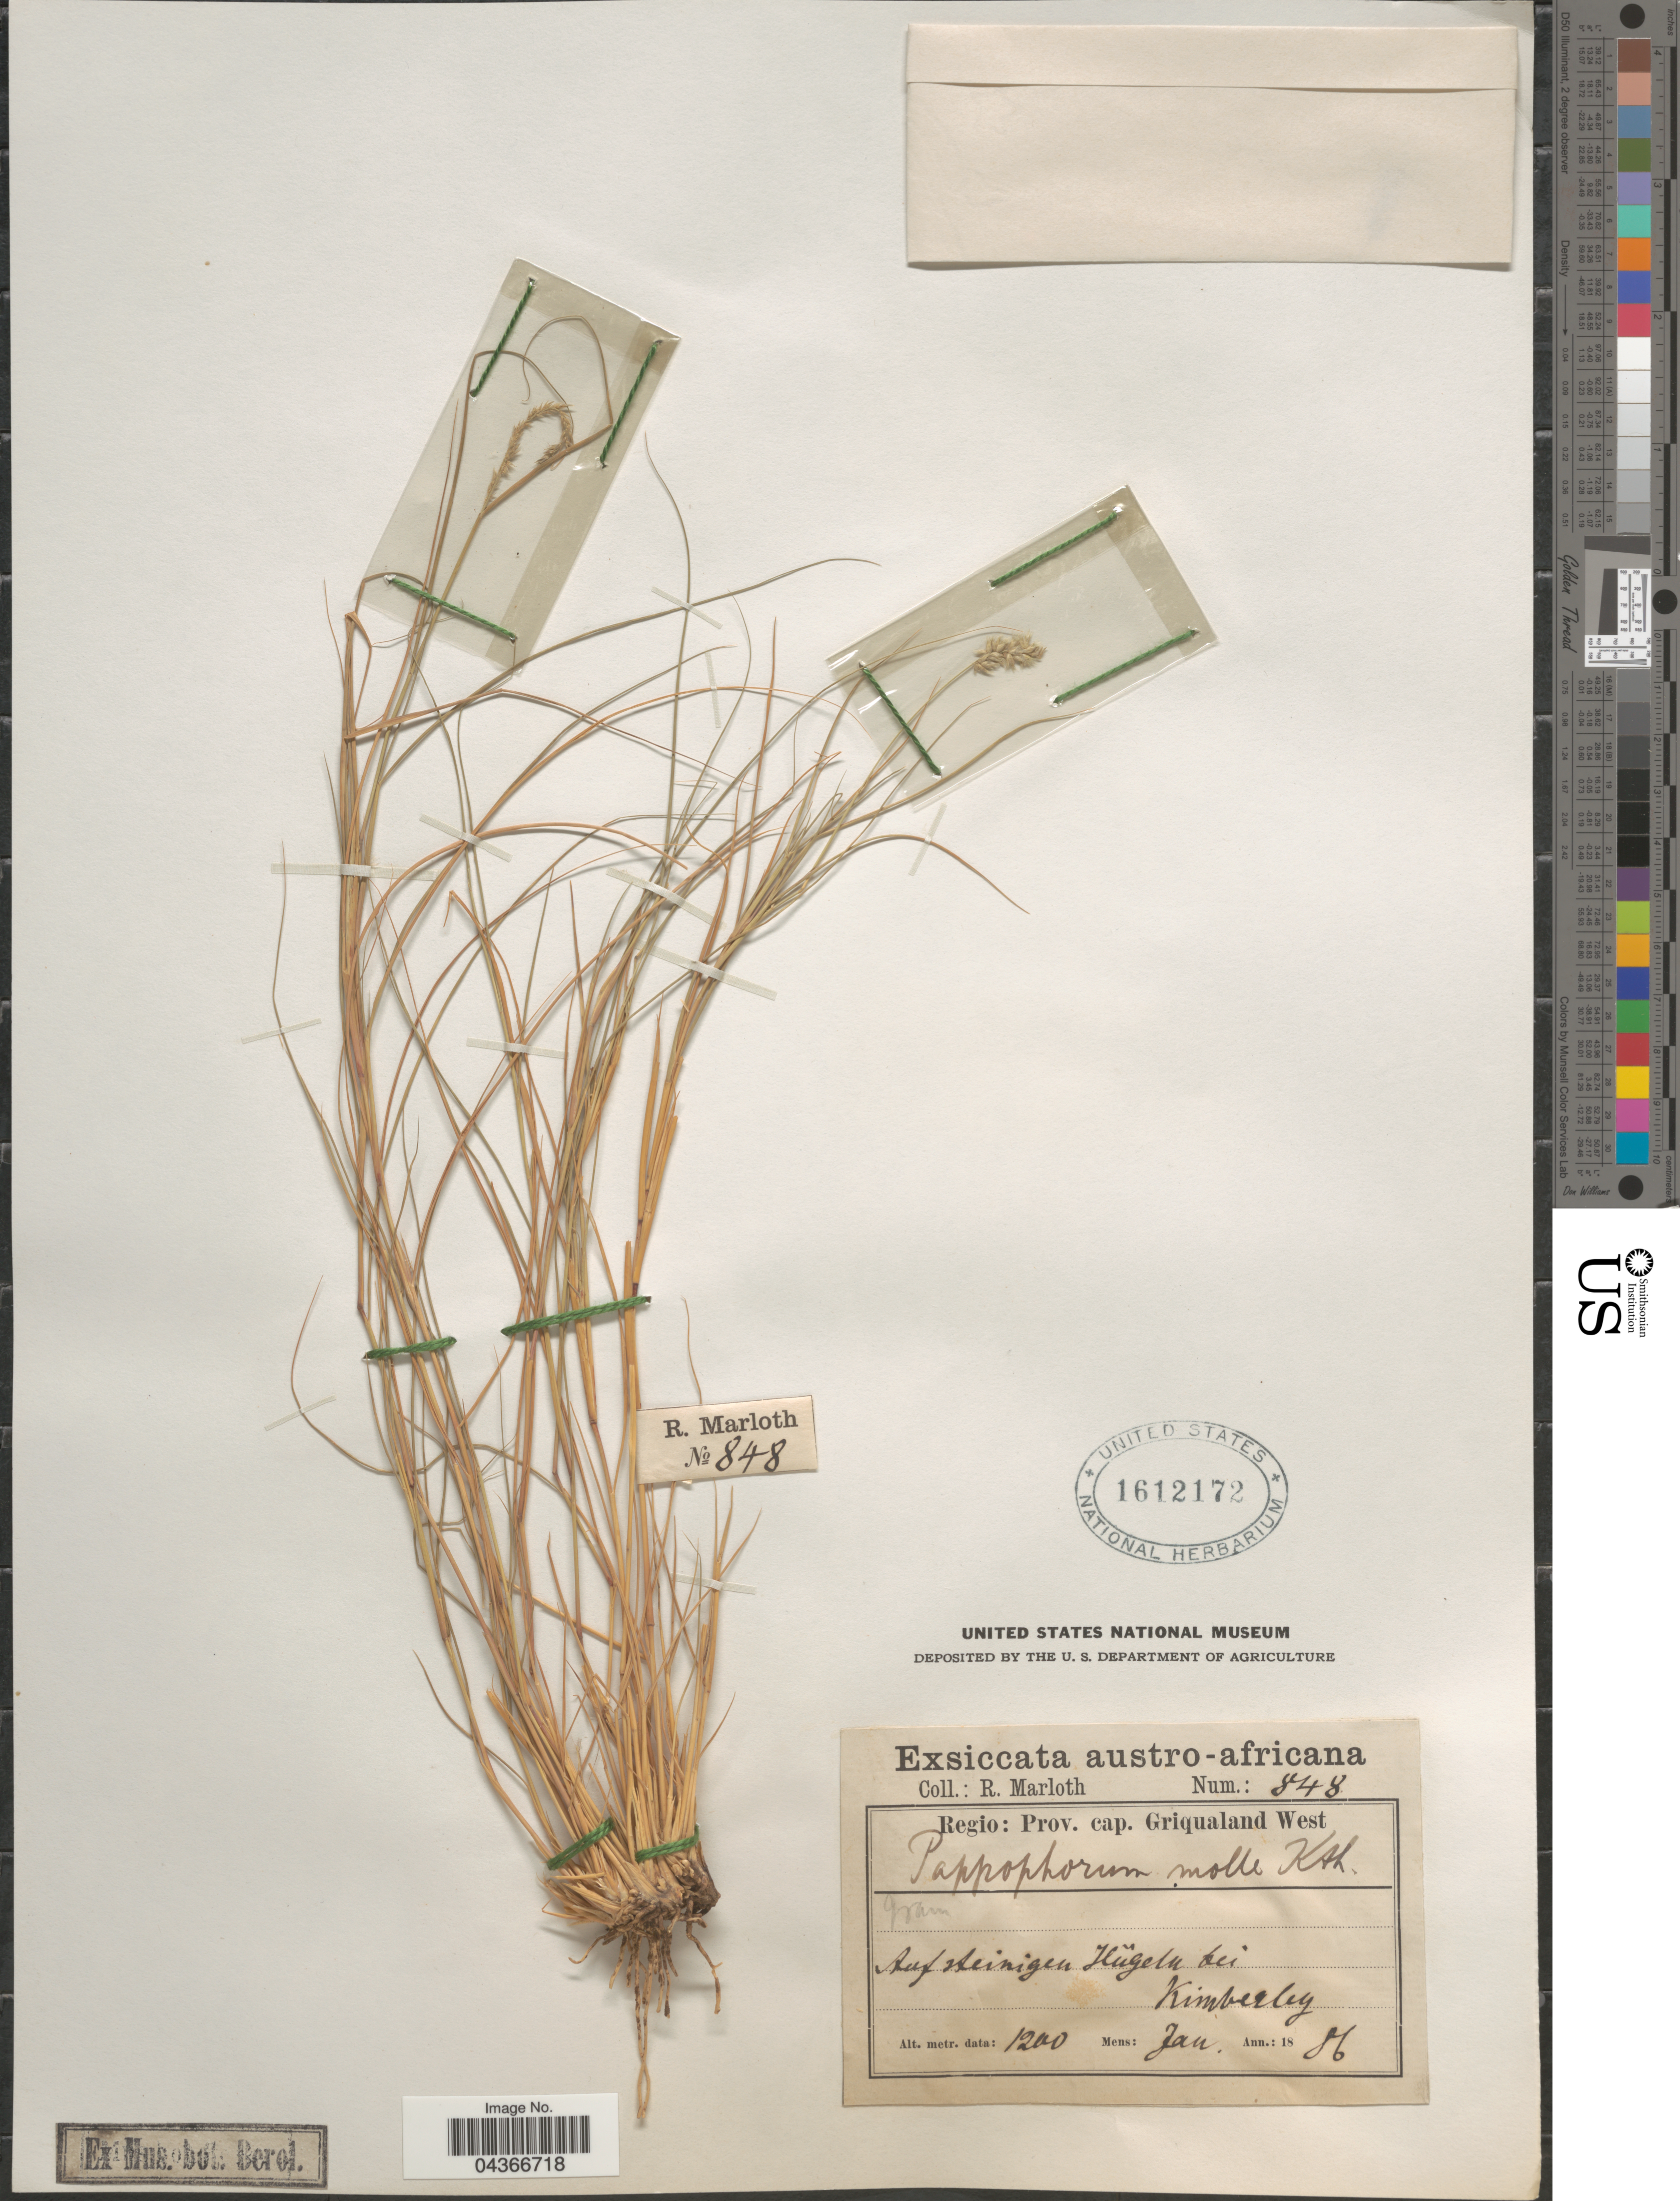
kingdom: Plantae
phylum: Tracheophyta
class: Liliopsida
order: Poales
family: Poaceae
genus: Enneapogon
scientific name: Enneapogon cenchroides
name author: (Licht. ex Roem. & Schult.) C.E. Hubb.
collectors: R. Marloth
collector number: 848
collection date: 1886-01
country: South Africa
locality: Austro-africana. Regio: Prov. cap. Griqualand West. Auf steinigen Hügeln bei Kimberley.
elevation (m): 1200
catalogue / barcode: US 1612172